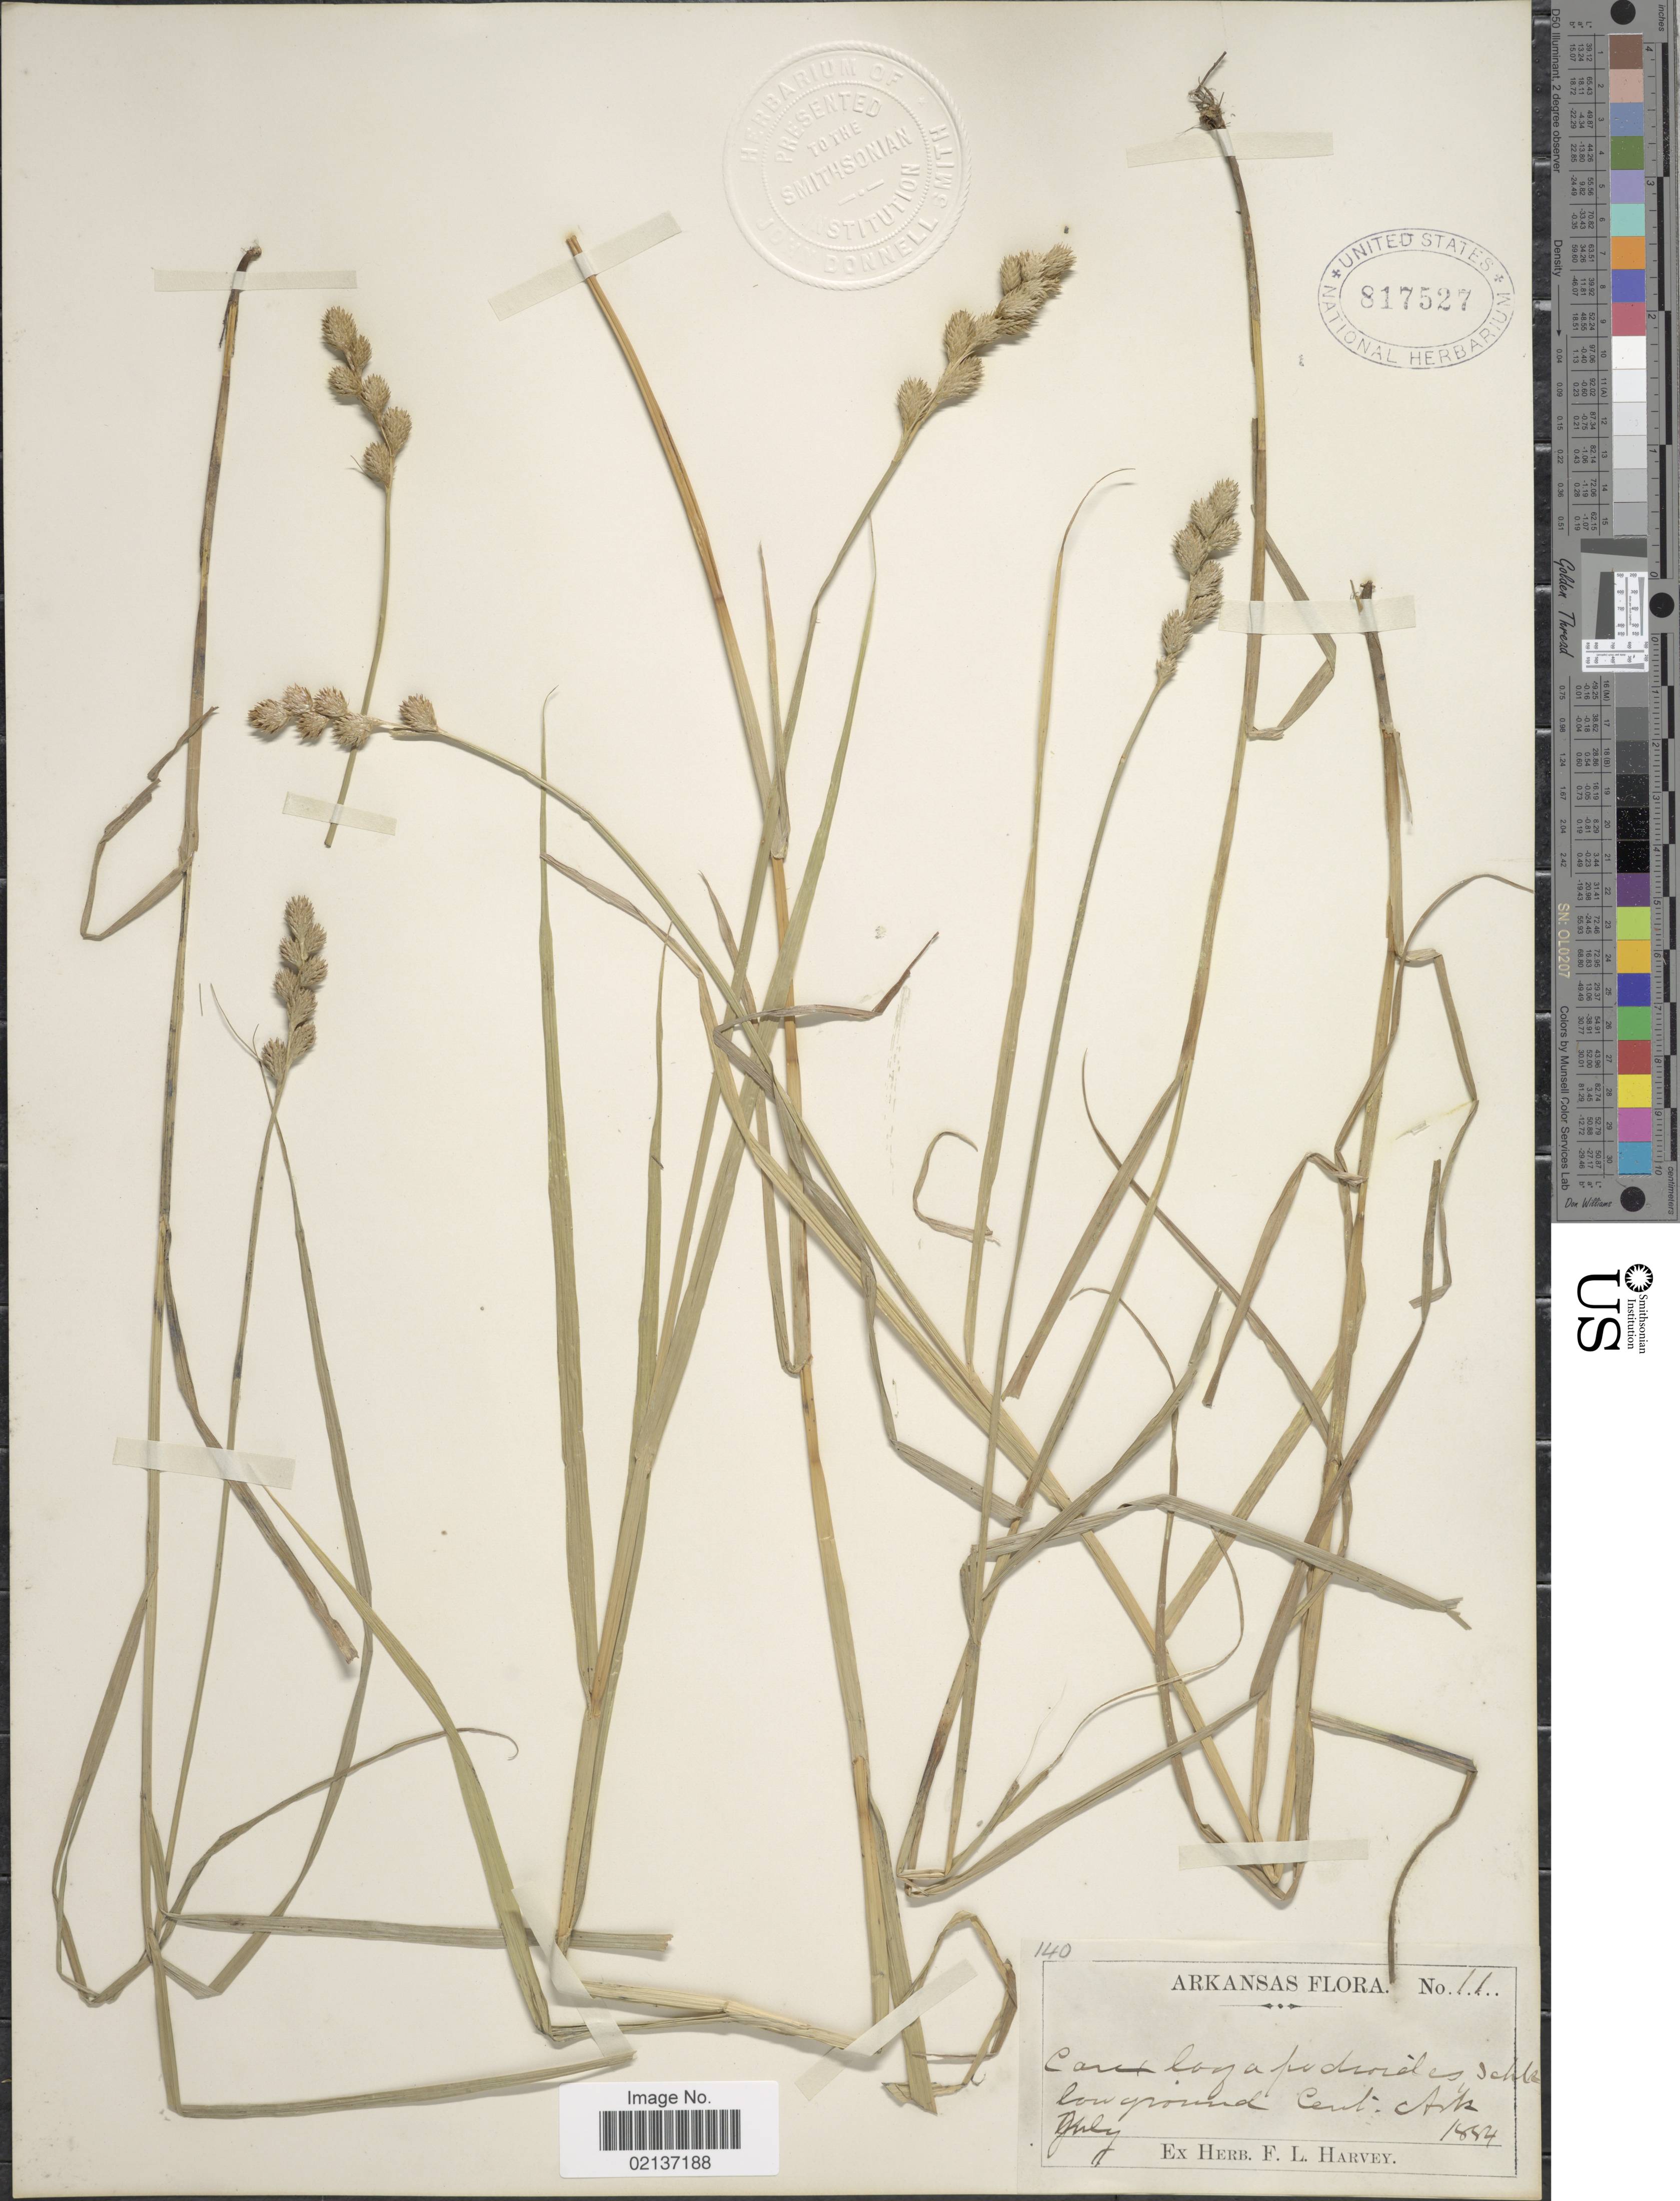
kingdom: Plantae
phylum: Tracheophyta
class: Liliopsida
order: Poales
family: Cyperaceae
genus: Carex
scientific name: Carex tribuloides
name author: Wahlenb.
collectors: ex herb. F. L. Harvey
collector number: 11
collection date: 1884-07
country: United States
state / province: Arkansas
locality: Low ground, Cent. Ark.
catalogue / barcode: US 817527